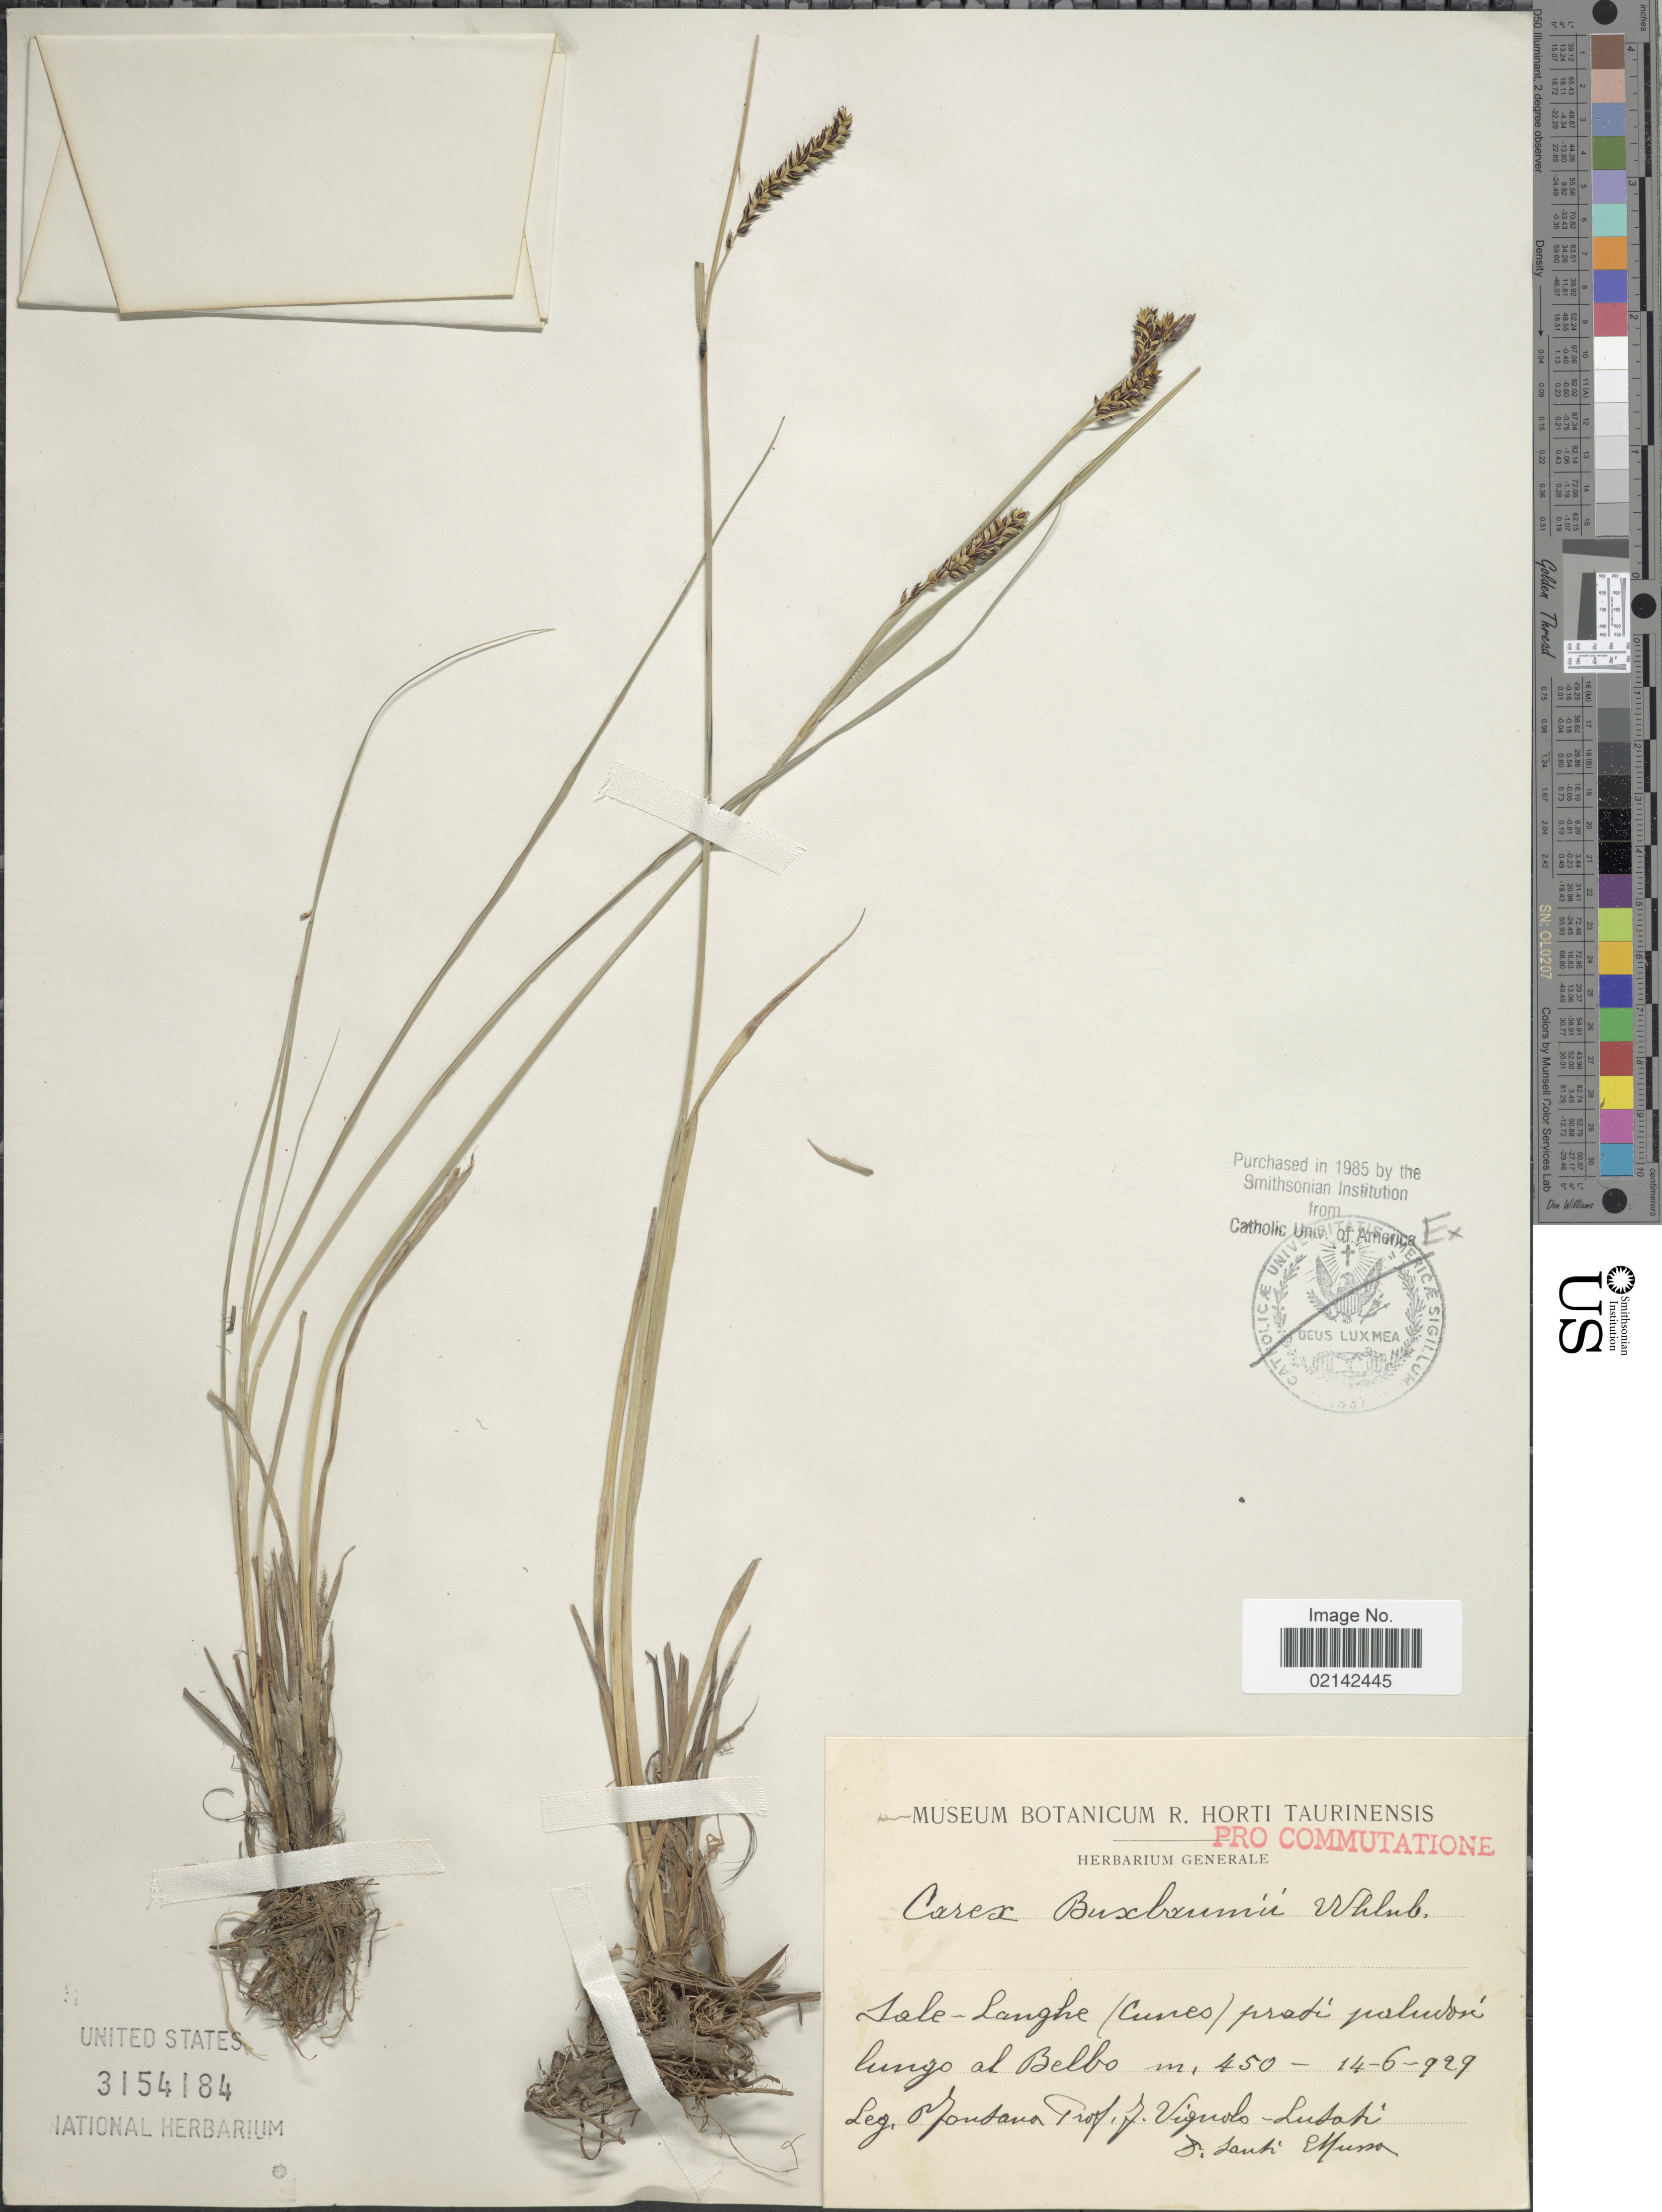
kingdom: Plantae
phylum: Tracheophyta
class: Liliopsida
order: Poales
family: Cyperaceae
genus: Carex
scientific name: Carex buxbaumii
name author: Wahlenb.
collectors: P. Fontana, F. Vignolo-Lutati, Sauti & E. Mussa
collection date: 1929-06-14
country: Italy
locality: Sole-Langhe (Cunco) pradi poludosi lungo al Belbo [interpreted]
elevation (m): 450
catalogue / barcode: US 3154184